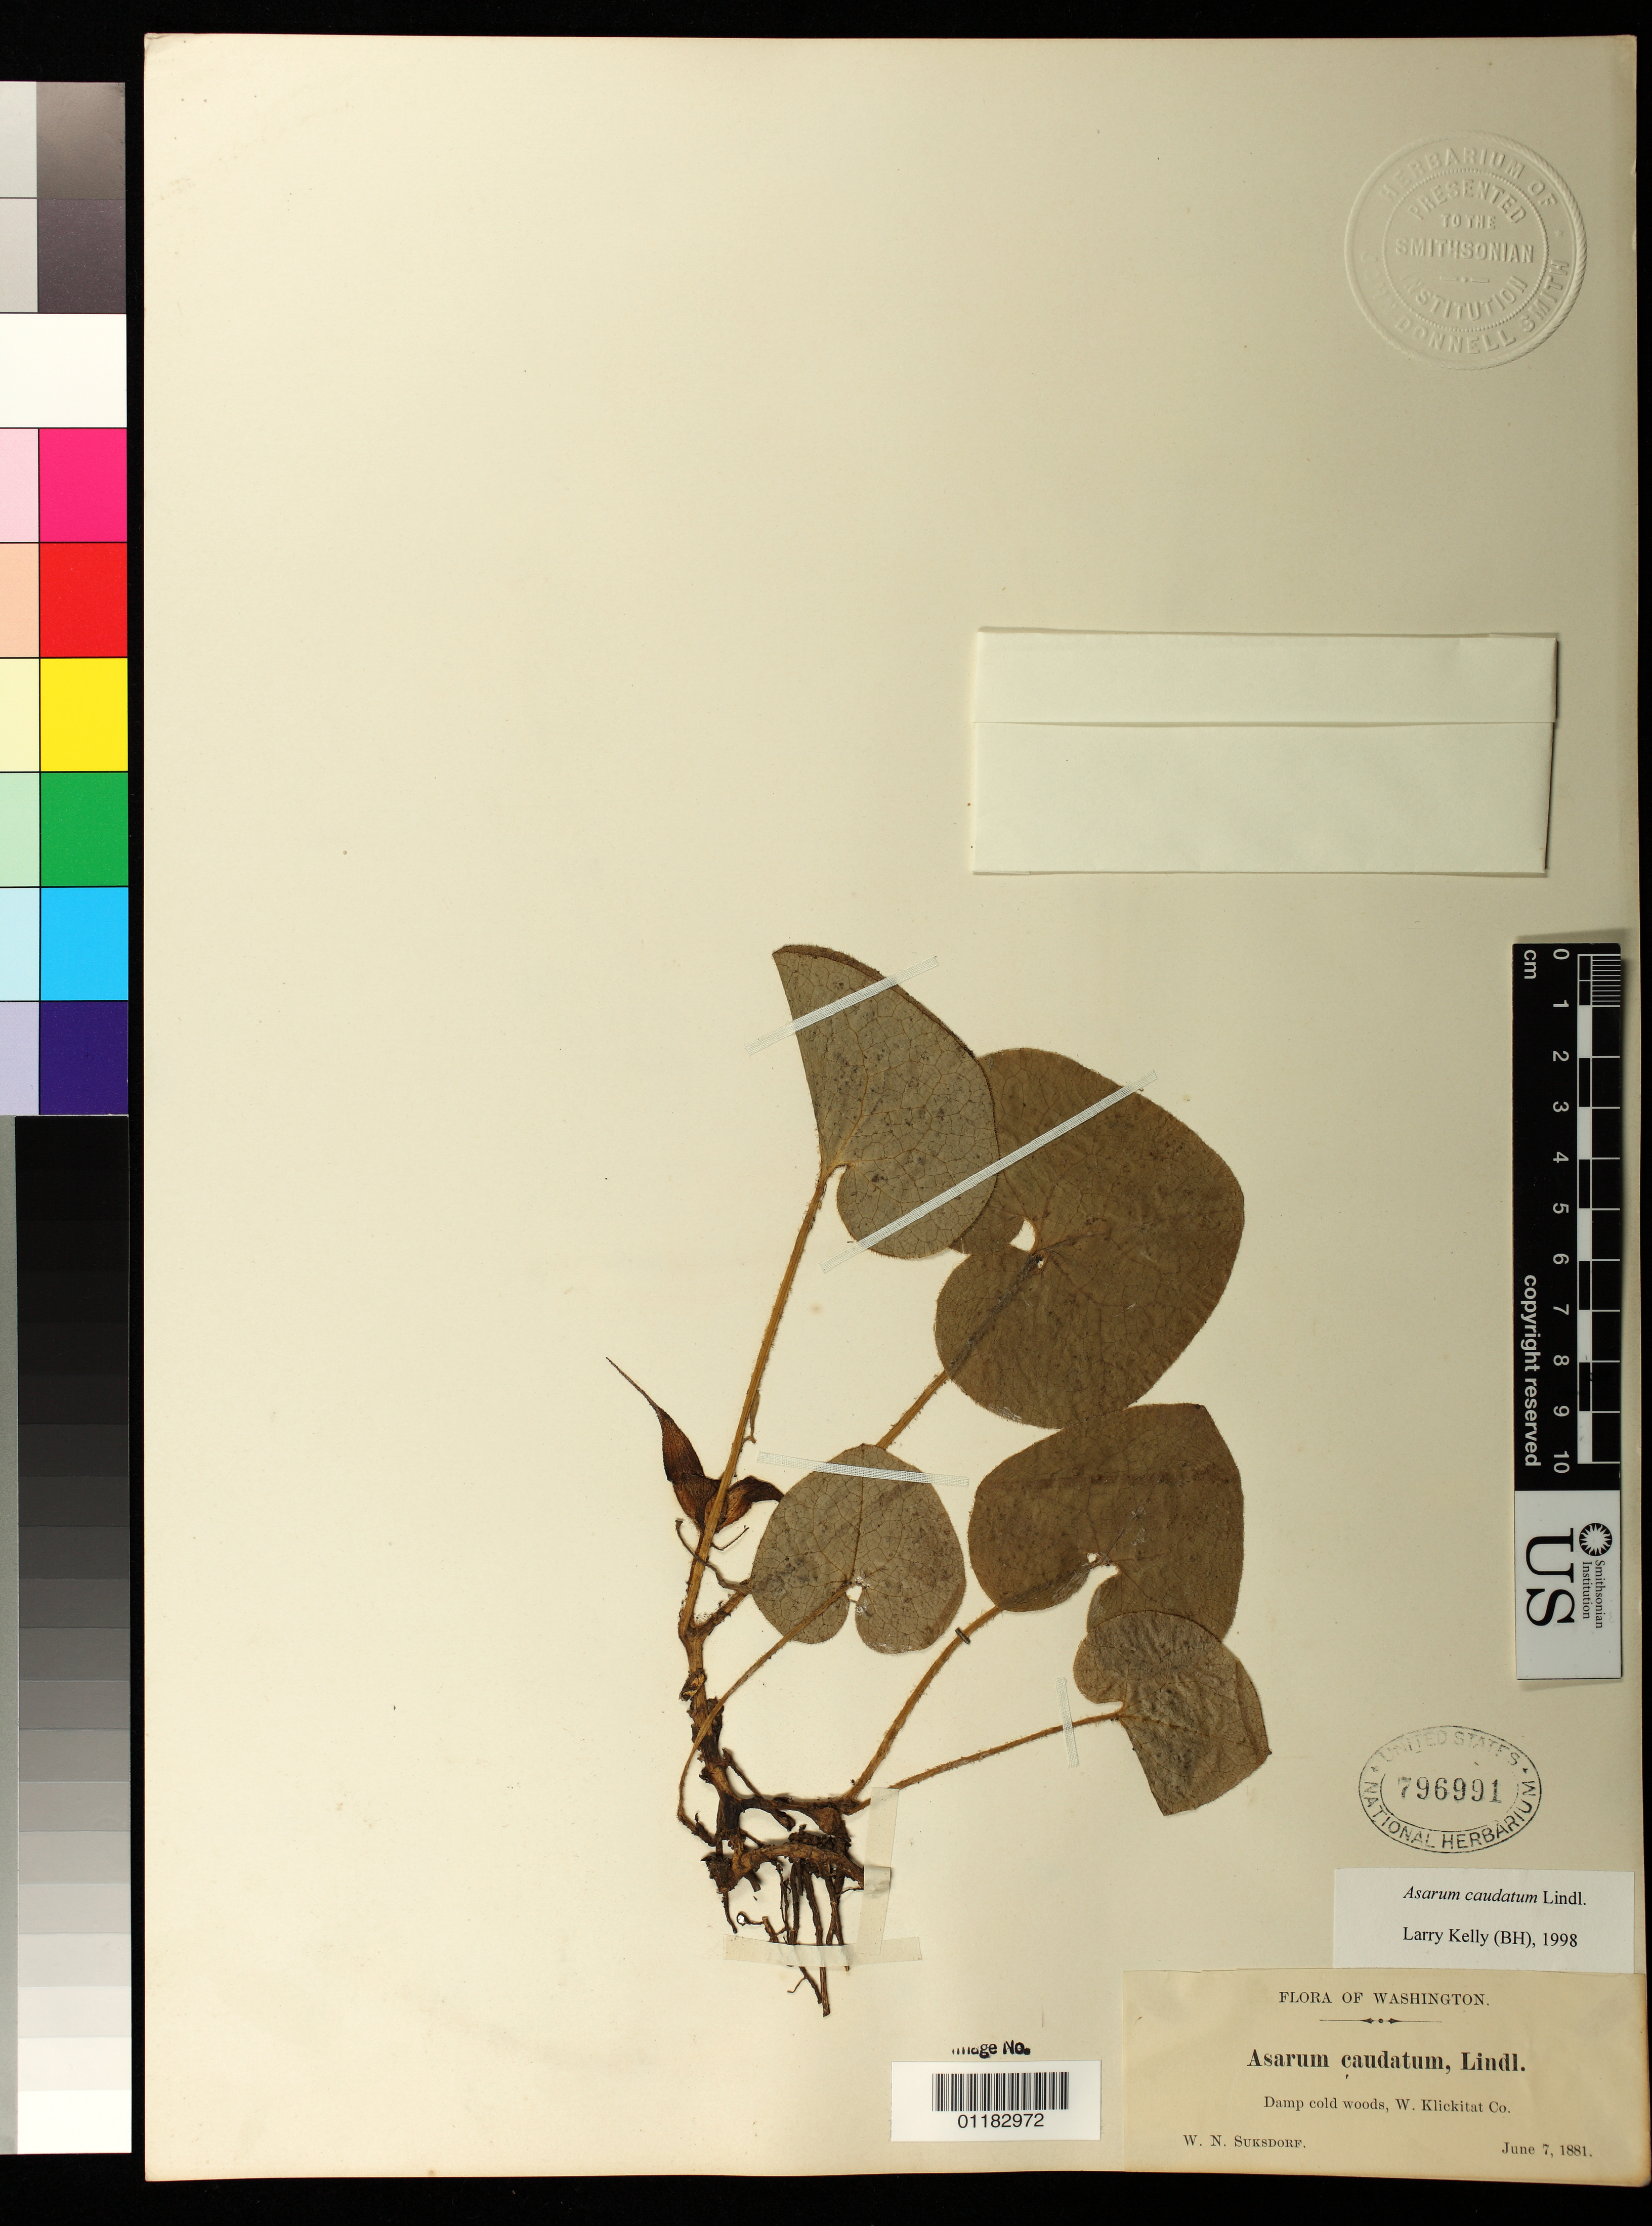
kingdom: Plantae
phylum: Tracheophyta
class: Magnoliopsida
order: Piperales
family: Aristolochiaceae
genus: Asarum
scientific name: Asarum canadense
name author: L.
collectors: W. N. Suksdorf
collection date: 1881-06-07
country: United States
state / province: Washington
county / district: Klickitat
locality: Damp cold woods, W. Klickitat County.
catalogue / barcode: US 796991